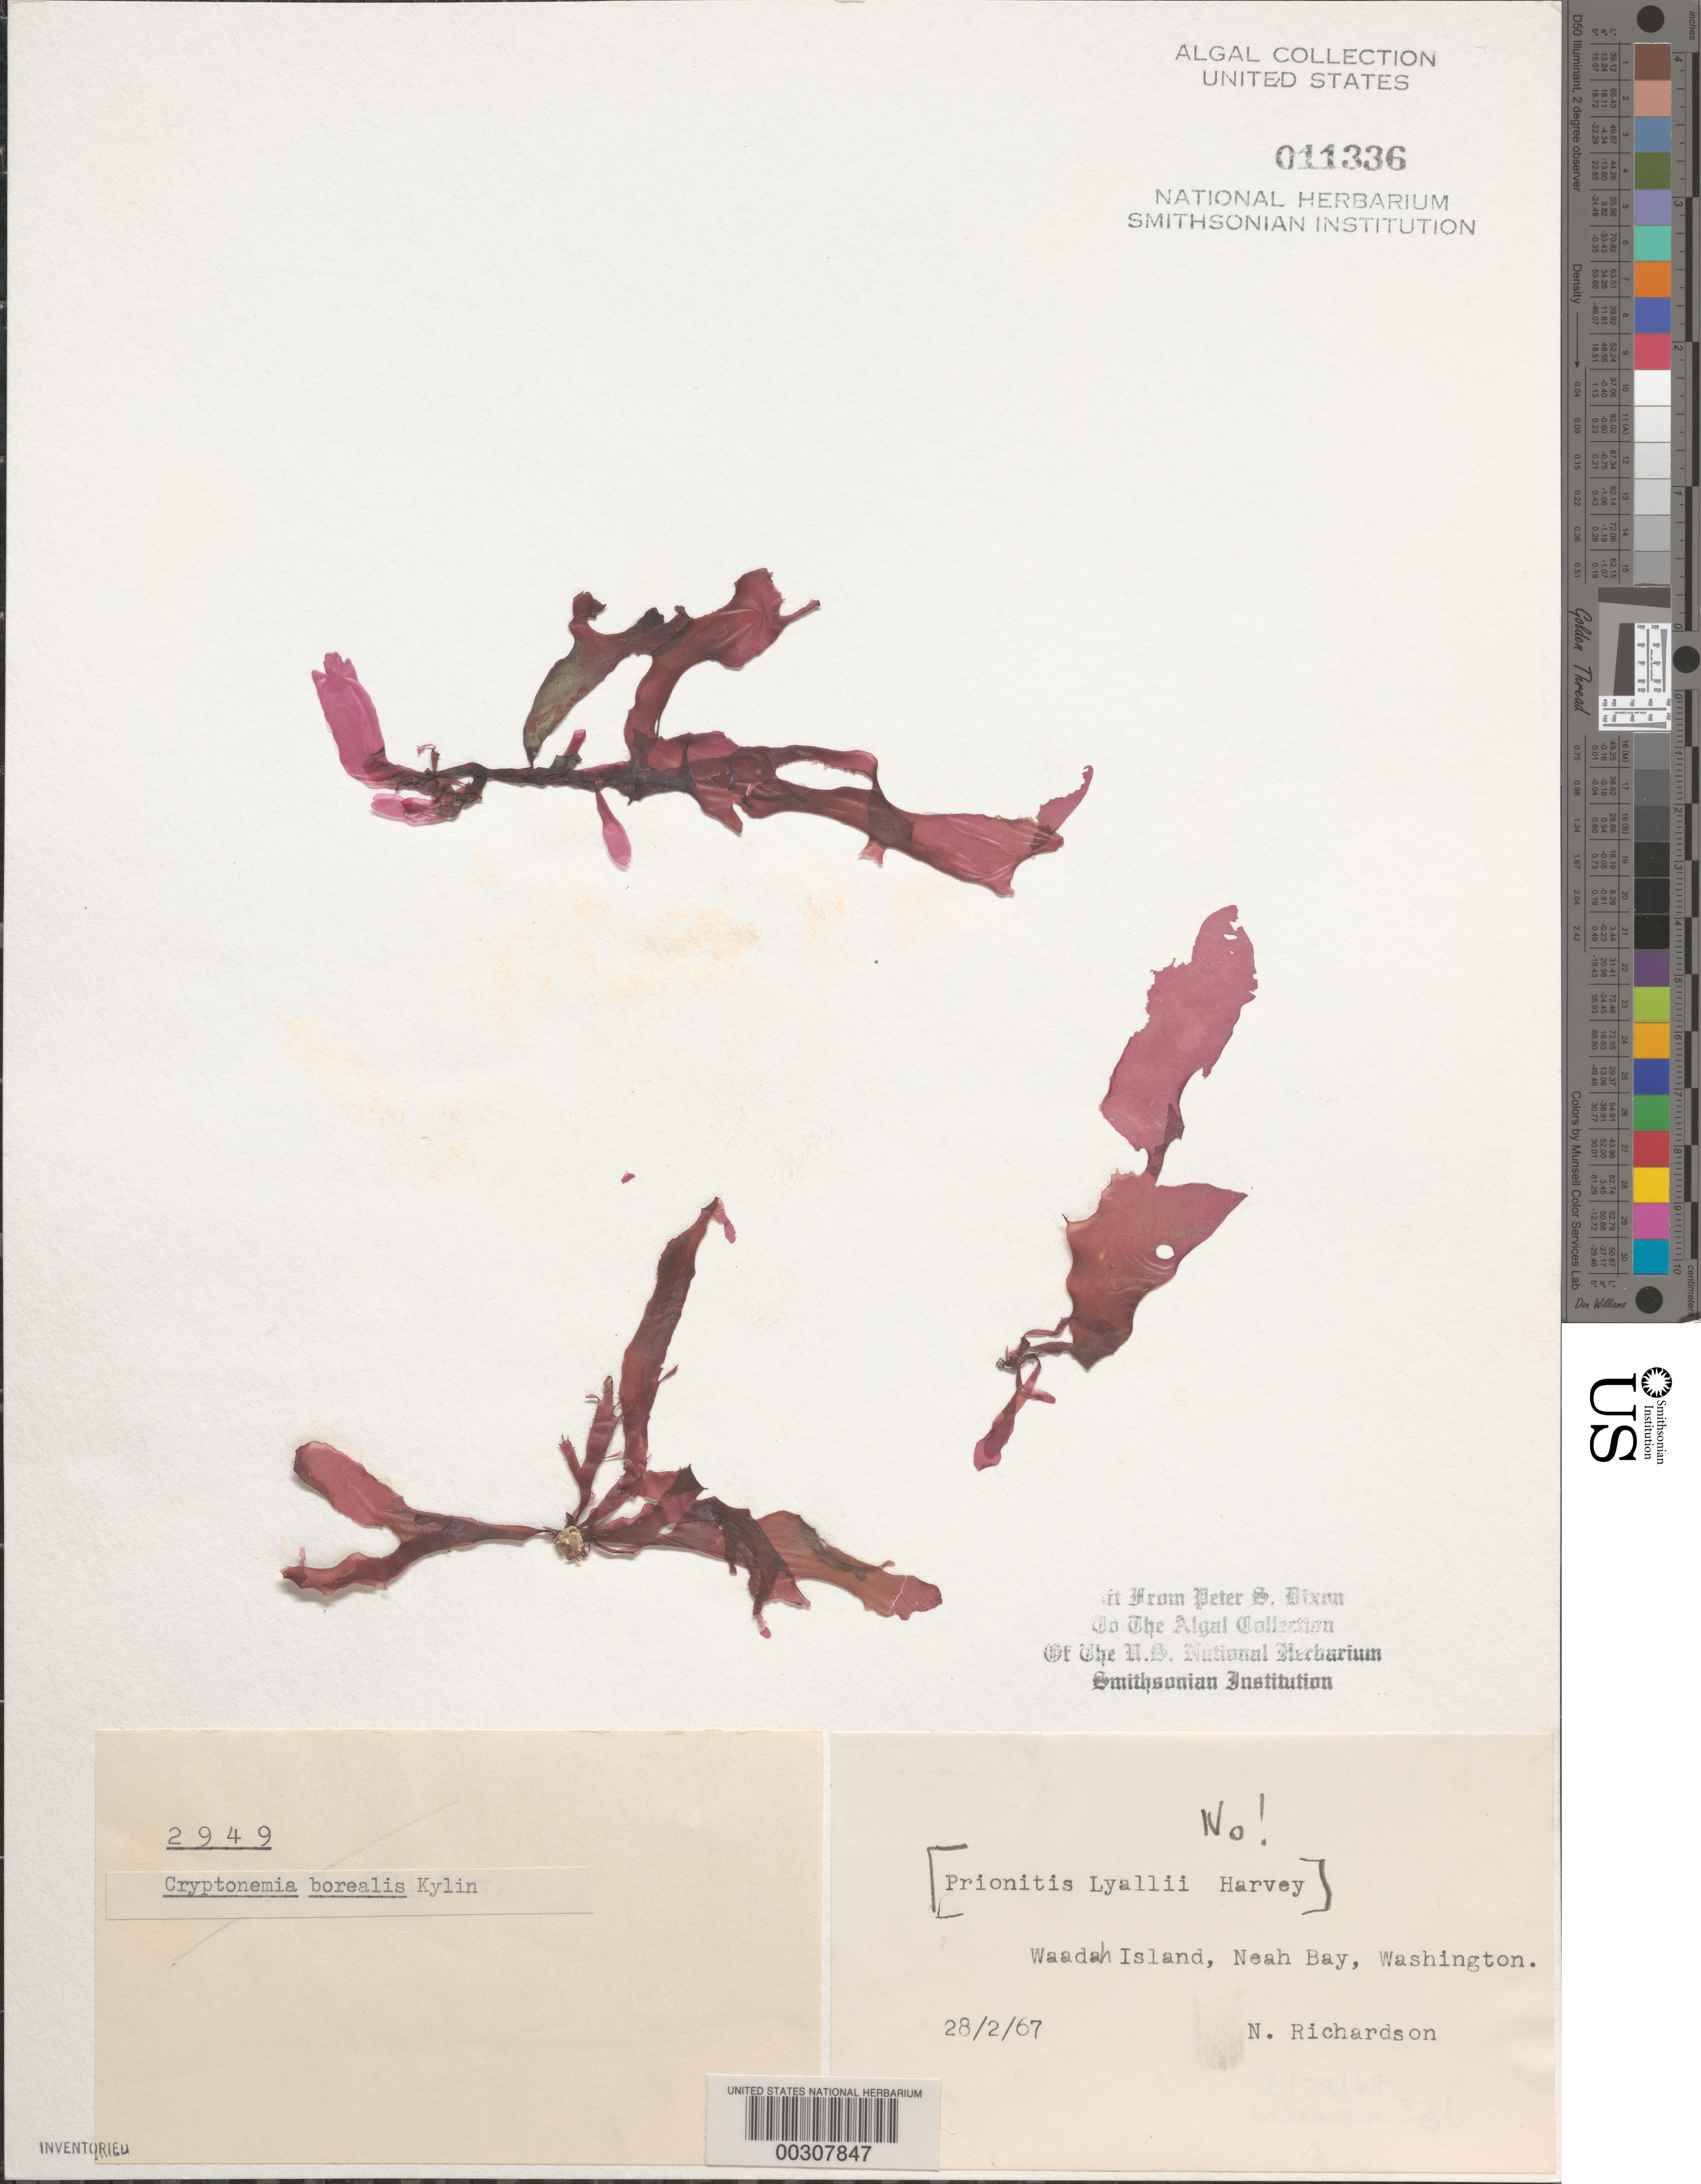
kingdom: Plantae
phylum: Rhodophyta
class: Florideophyceae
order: Halymeniales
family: Halymeniaceae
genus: Cryptonemia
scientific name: Cryptonemia borealis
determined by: Dixon, P. S.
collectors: N. Richardson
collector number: PSD 2949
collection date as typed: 28 Feb 1967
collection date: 1967-02-28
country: United States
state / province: Washington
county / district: Clallam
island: Waadah Island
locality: Neah Bay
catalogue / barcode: US 11336